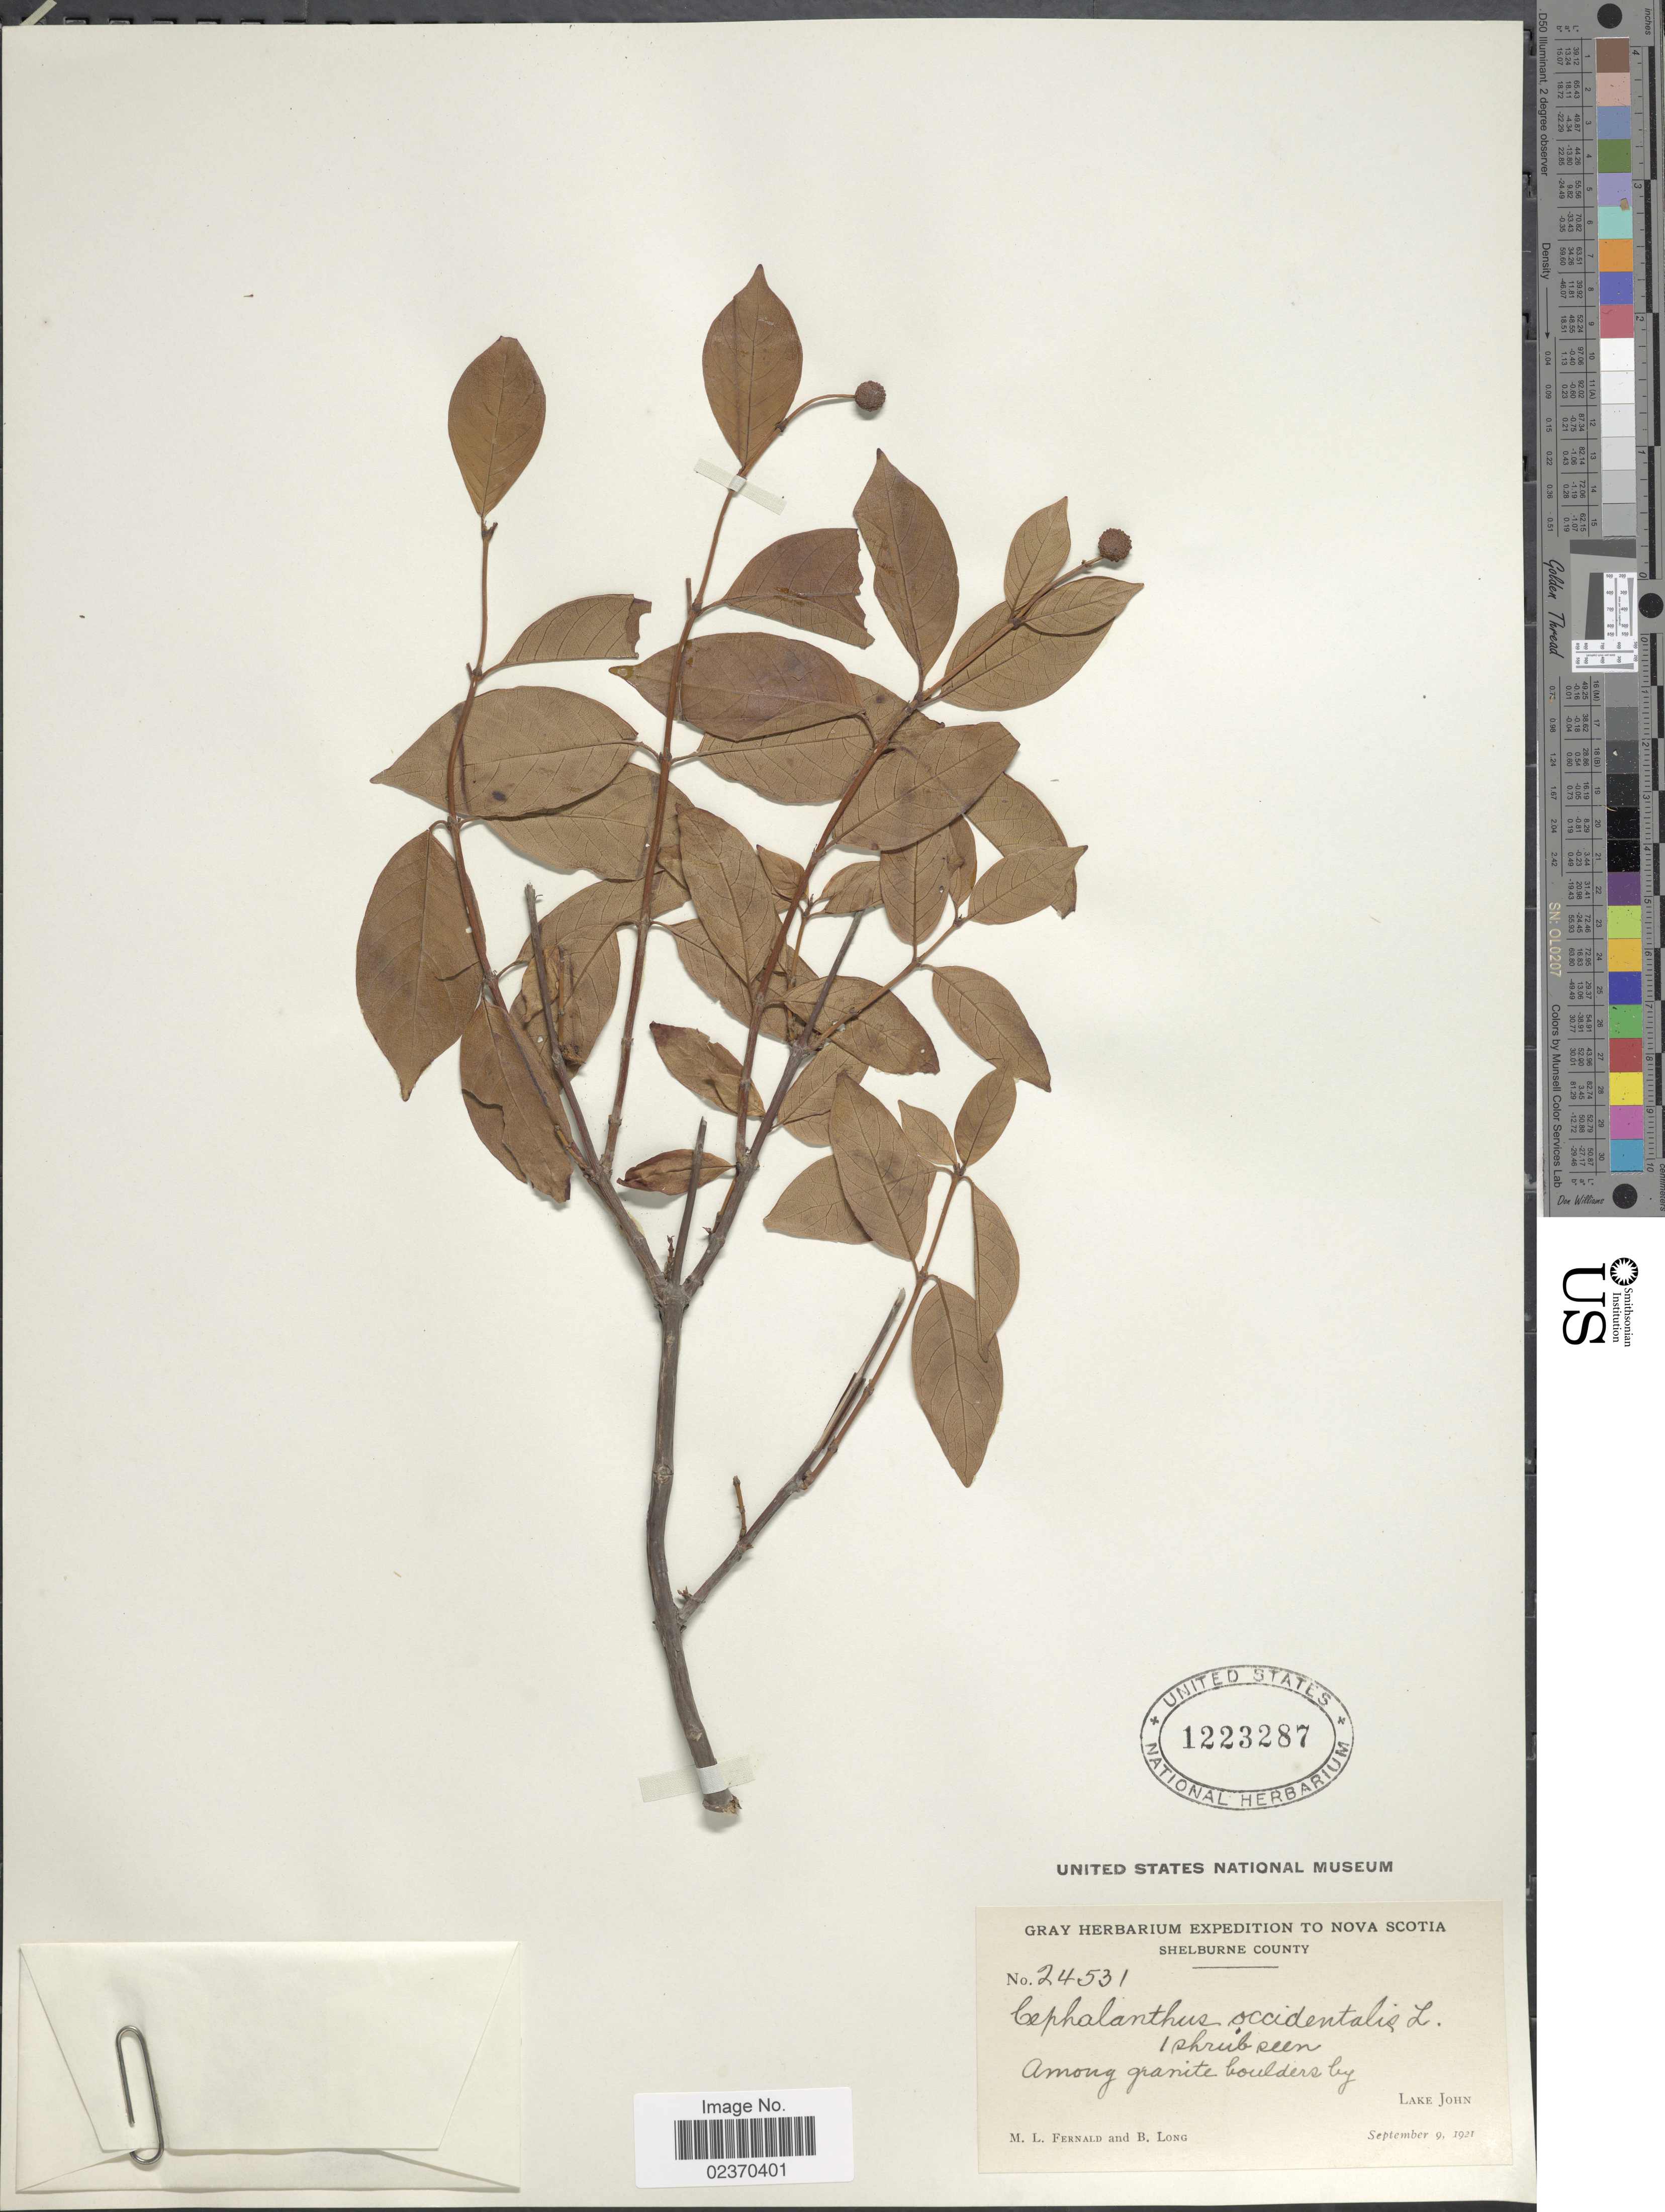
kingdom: Plantae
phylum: Tracheophyta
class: Magnoliopsida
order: Gentianales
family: Rubiaceae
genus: Cephalanthus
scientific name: Cephalanthus occidentalis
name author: L.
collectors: M. L. Fernald & B. Long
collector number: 24531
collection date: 1921-09-09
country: Canada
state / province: Nova Scotia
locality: Shelburne County, Among granite boulders by Lake John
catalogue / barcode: US 1223287